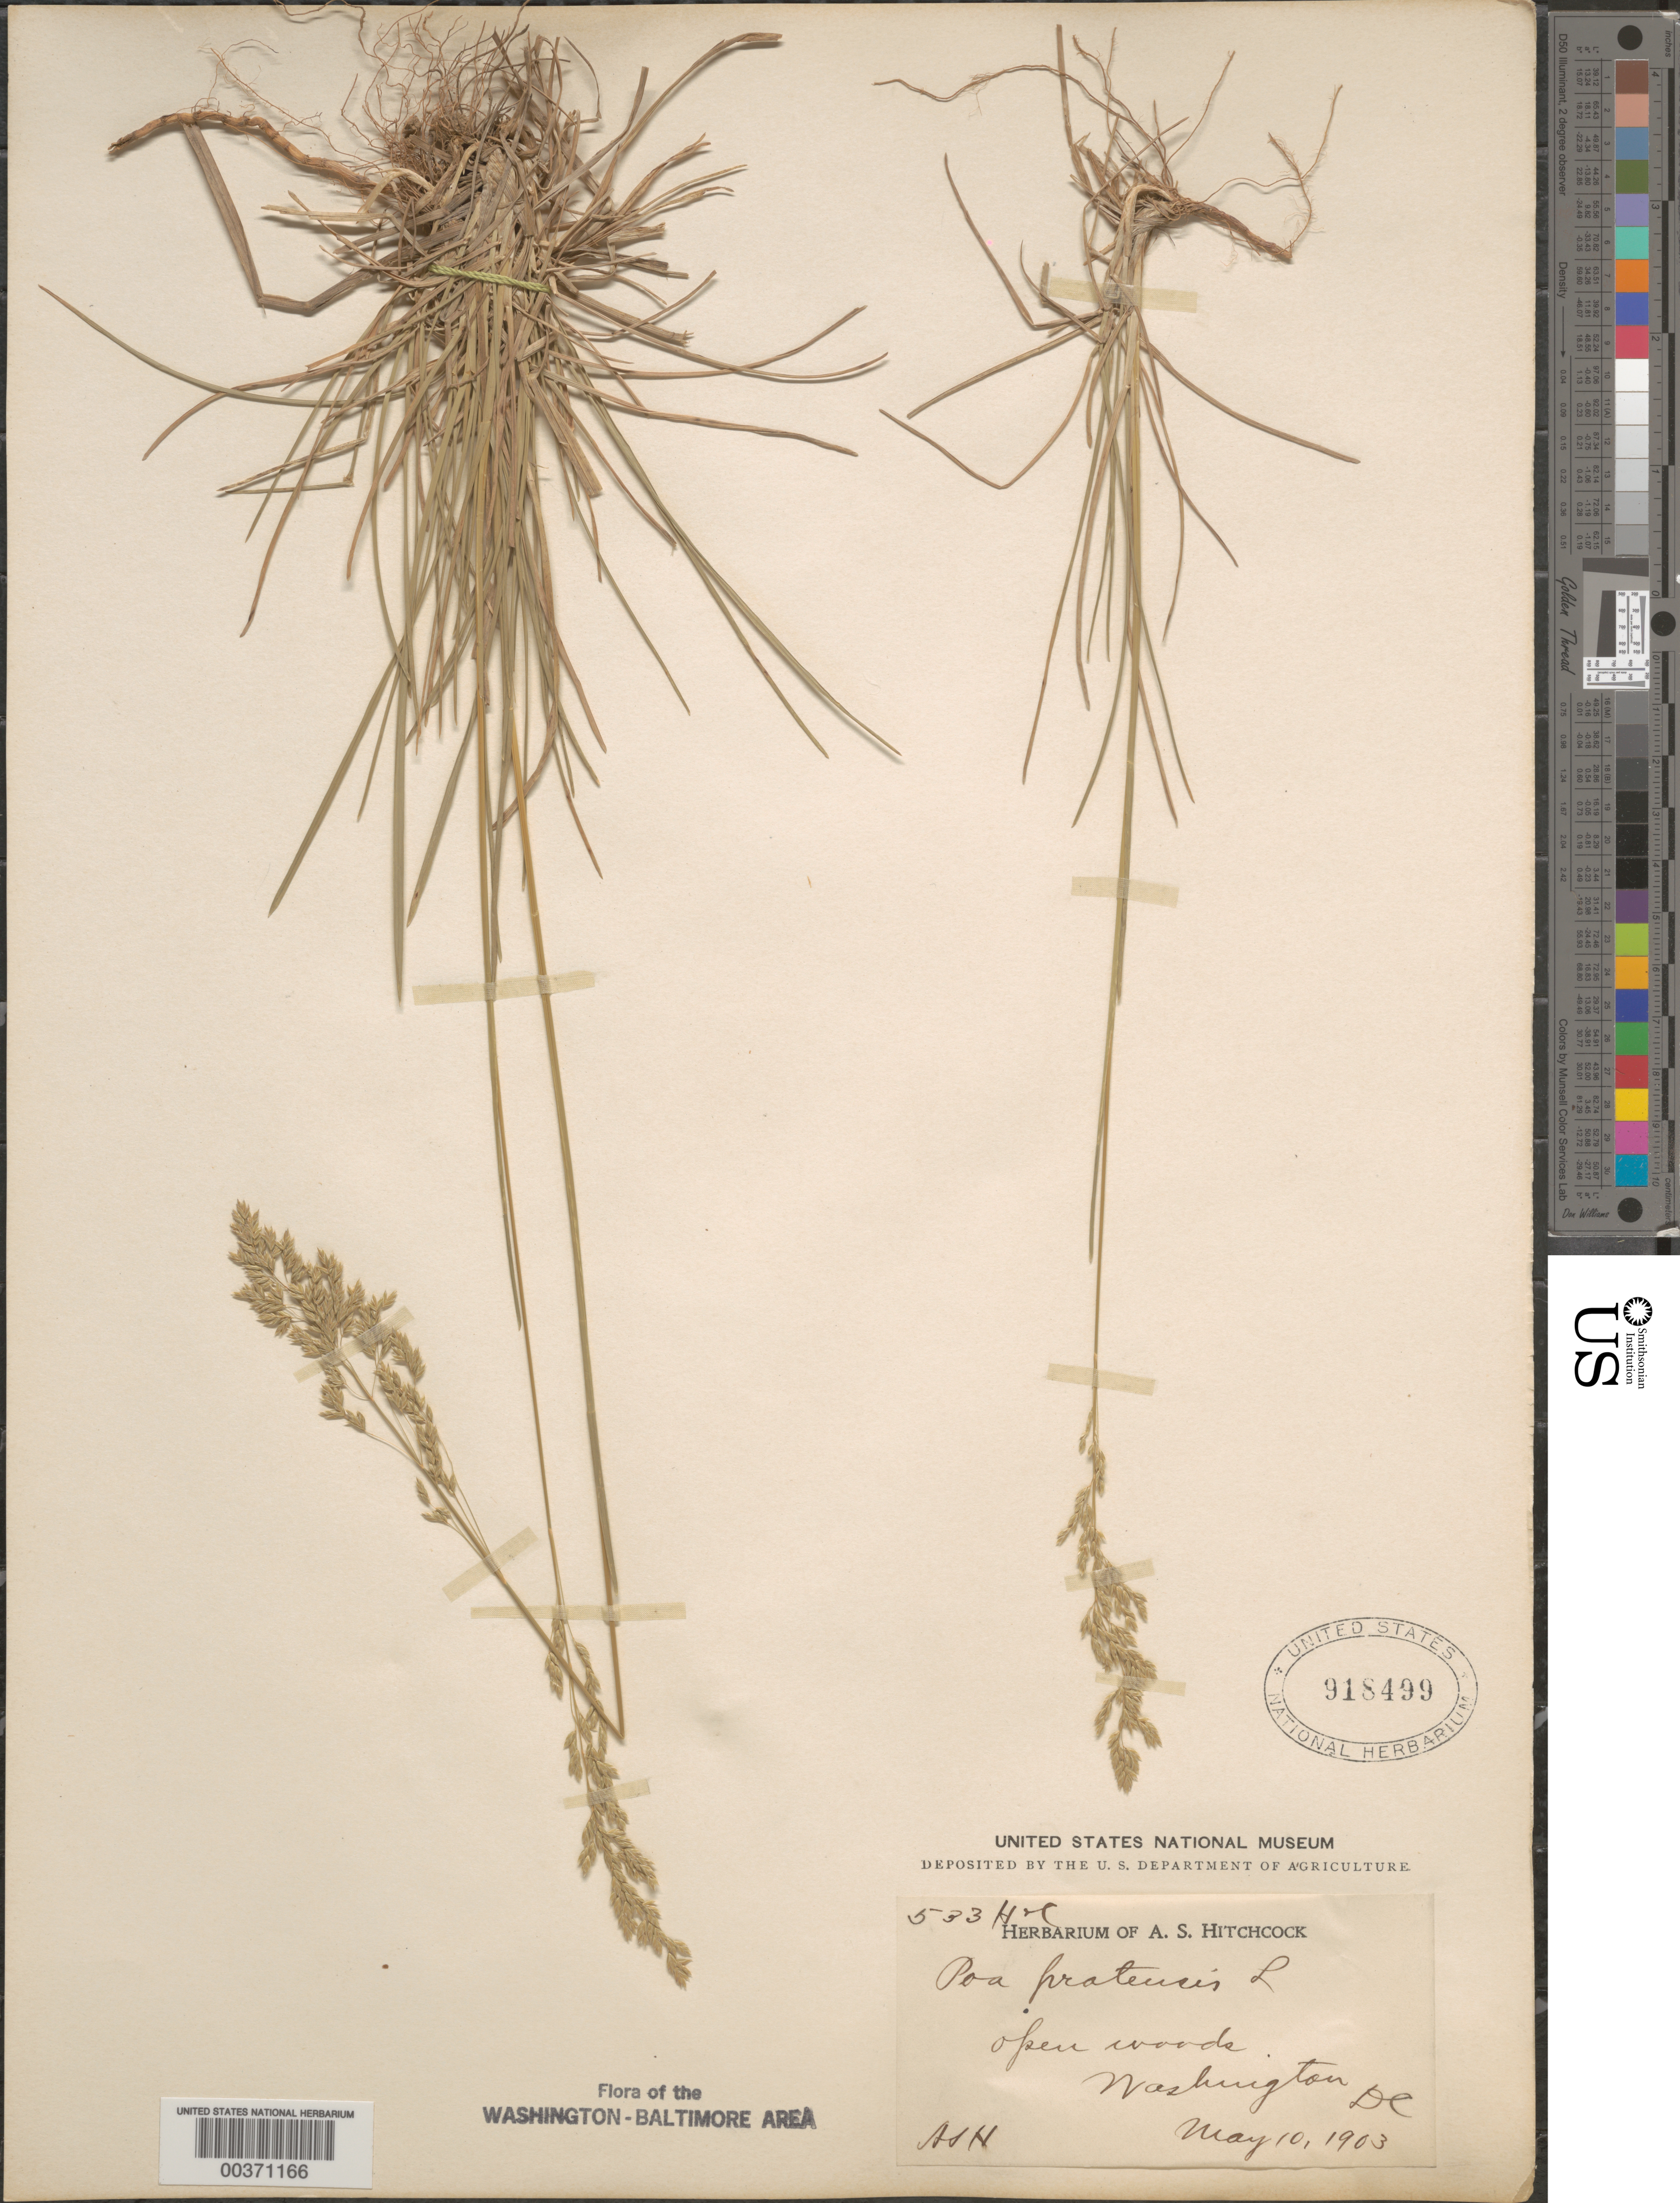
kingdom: Plantae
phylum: Tracheophyta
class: Liliopsida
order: Poales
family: Poaceae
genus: Poa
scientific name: Poa pratensis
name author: L.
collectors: A. S. Hitchcock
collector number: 533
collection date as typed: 10 May 1903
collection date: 1903-05-10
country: United States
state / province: District of Columbia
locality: Washington DC area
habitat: Open woods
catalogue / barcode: US 918499